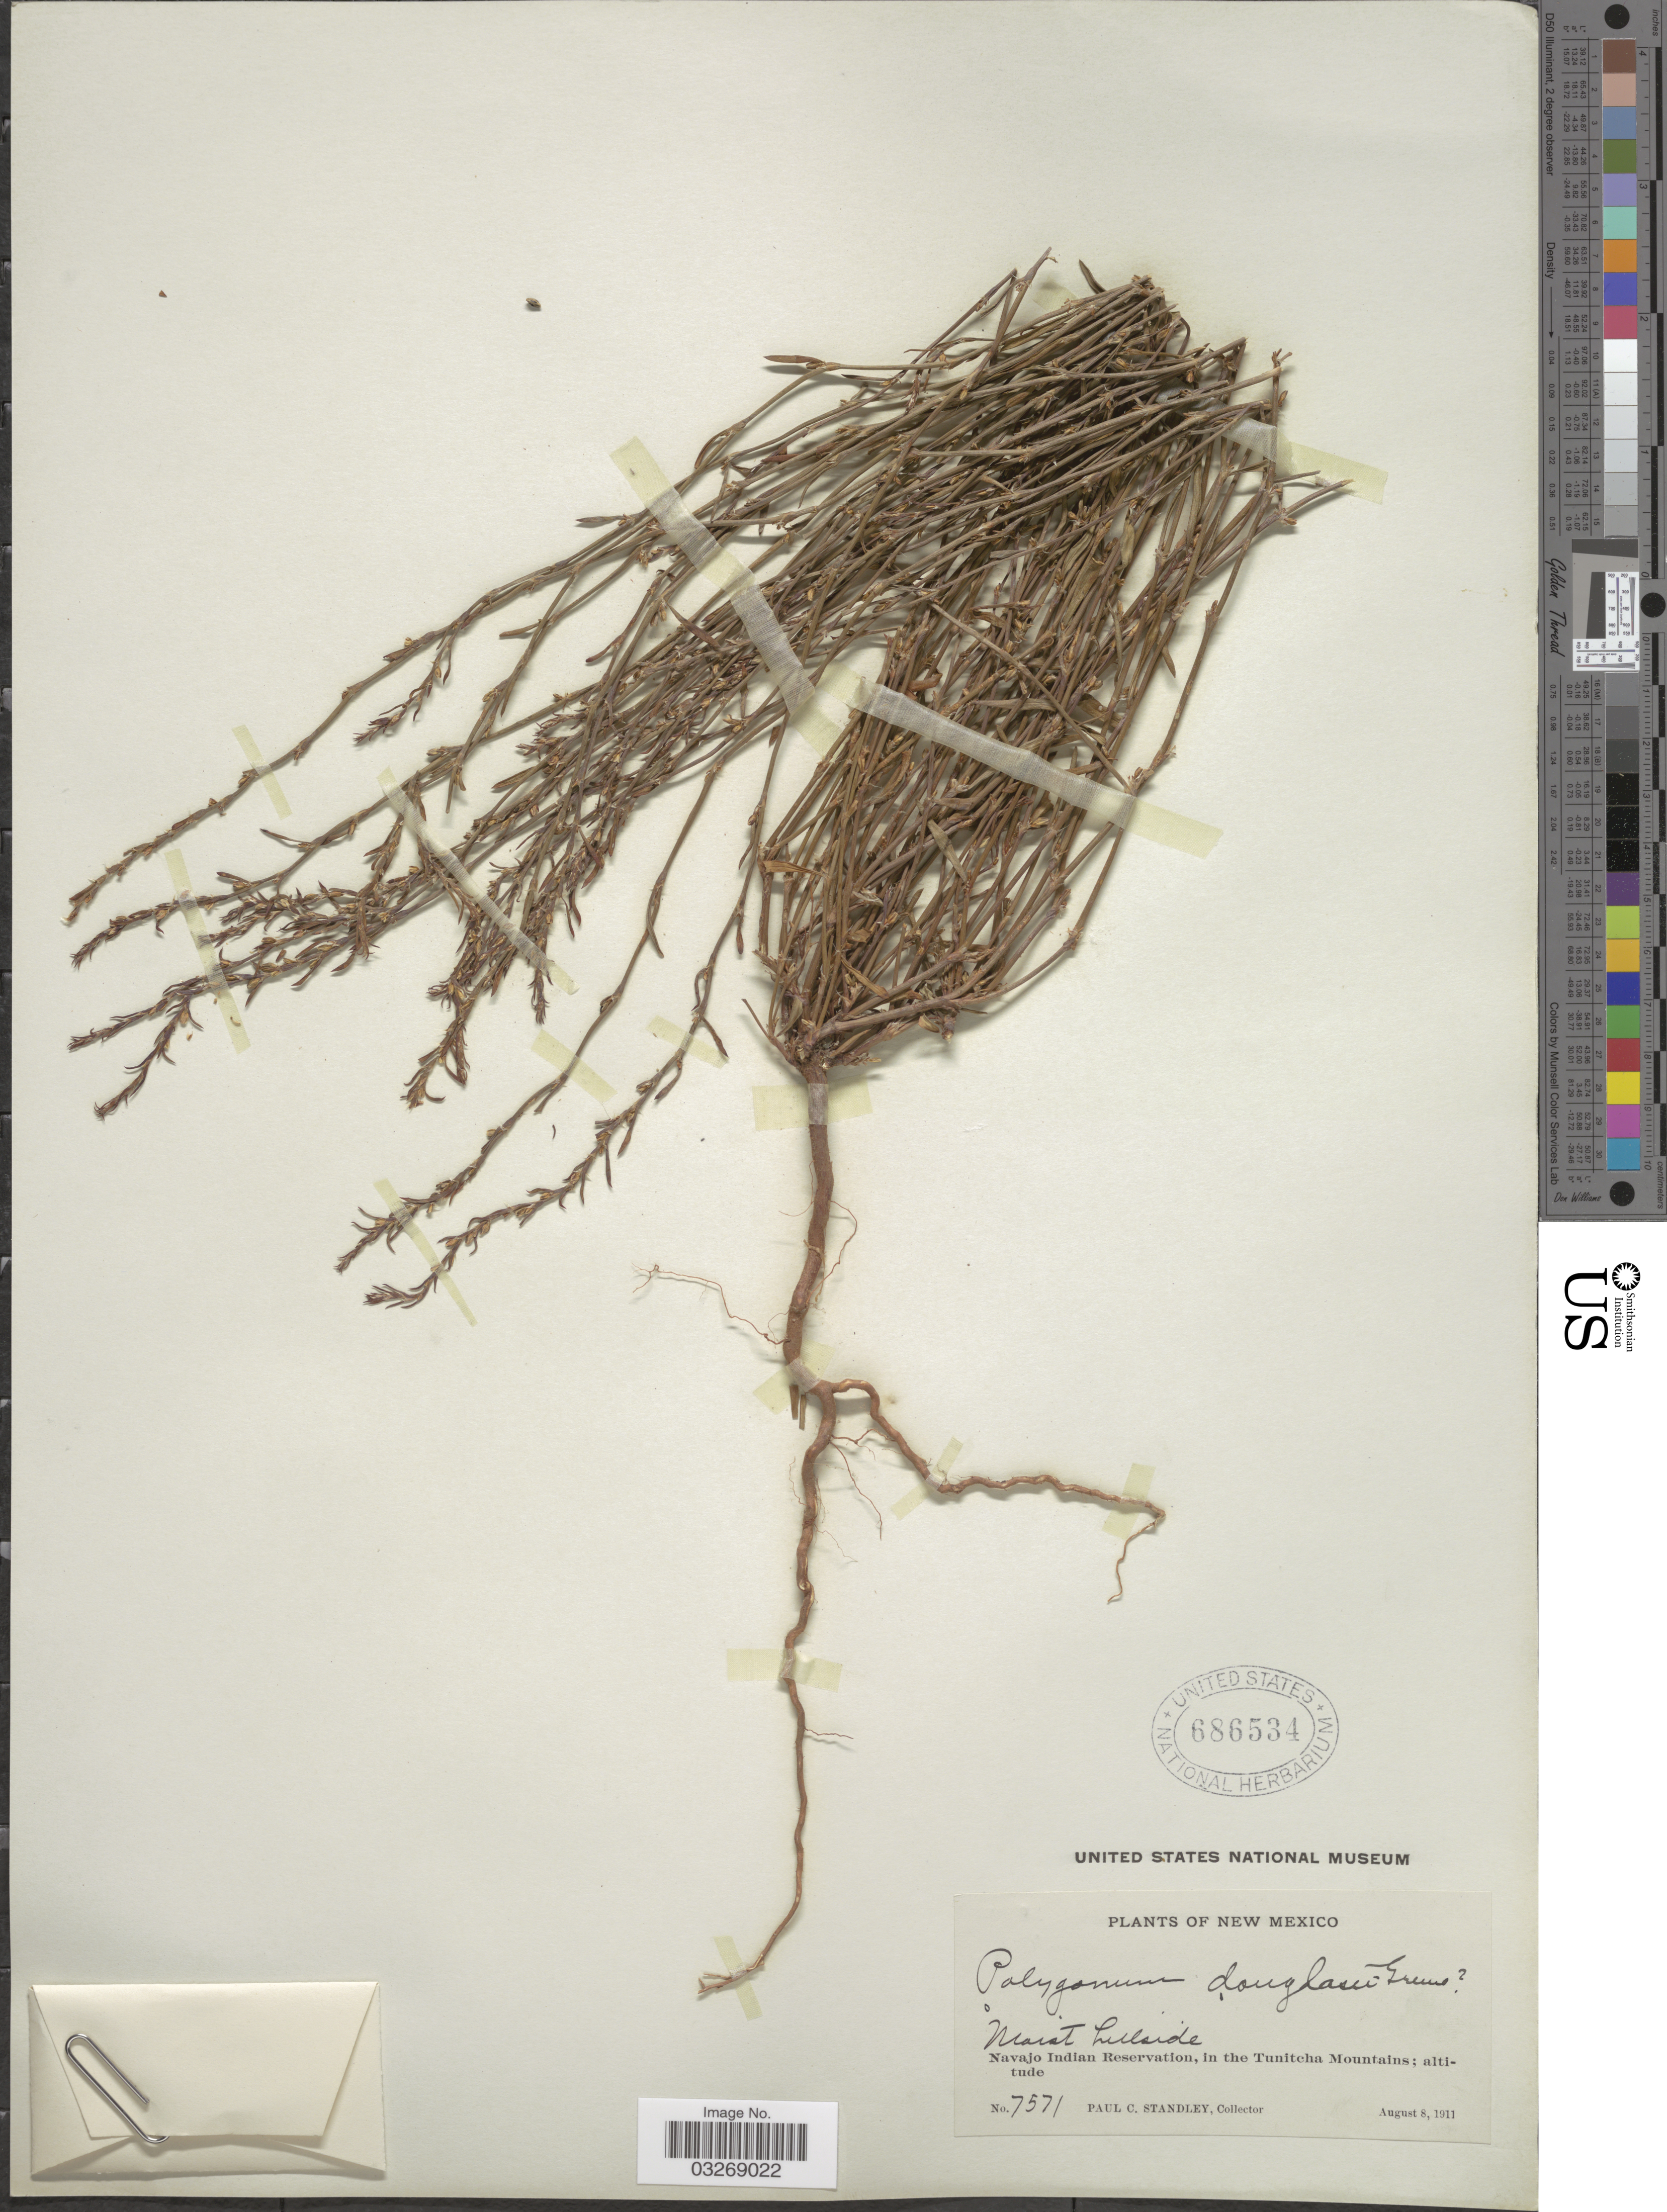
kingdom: Plantae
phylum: Tracheophyta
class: Magnoliopsida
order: Caryophyllales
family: Polygonaceae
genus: Polygonum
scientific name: Polygonum douglasii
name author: Greene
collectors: P. C. Standley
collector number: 7571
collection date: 1911-08-08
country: United States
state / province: New Mexico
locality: Navajo Indian Reservation, in the Tunitcha Mountains.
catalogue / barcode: US 686534